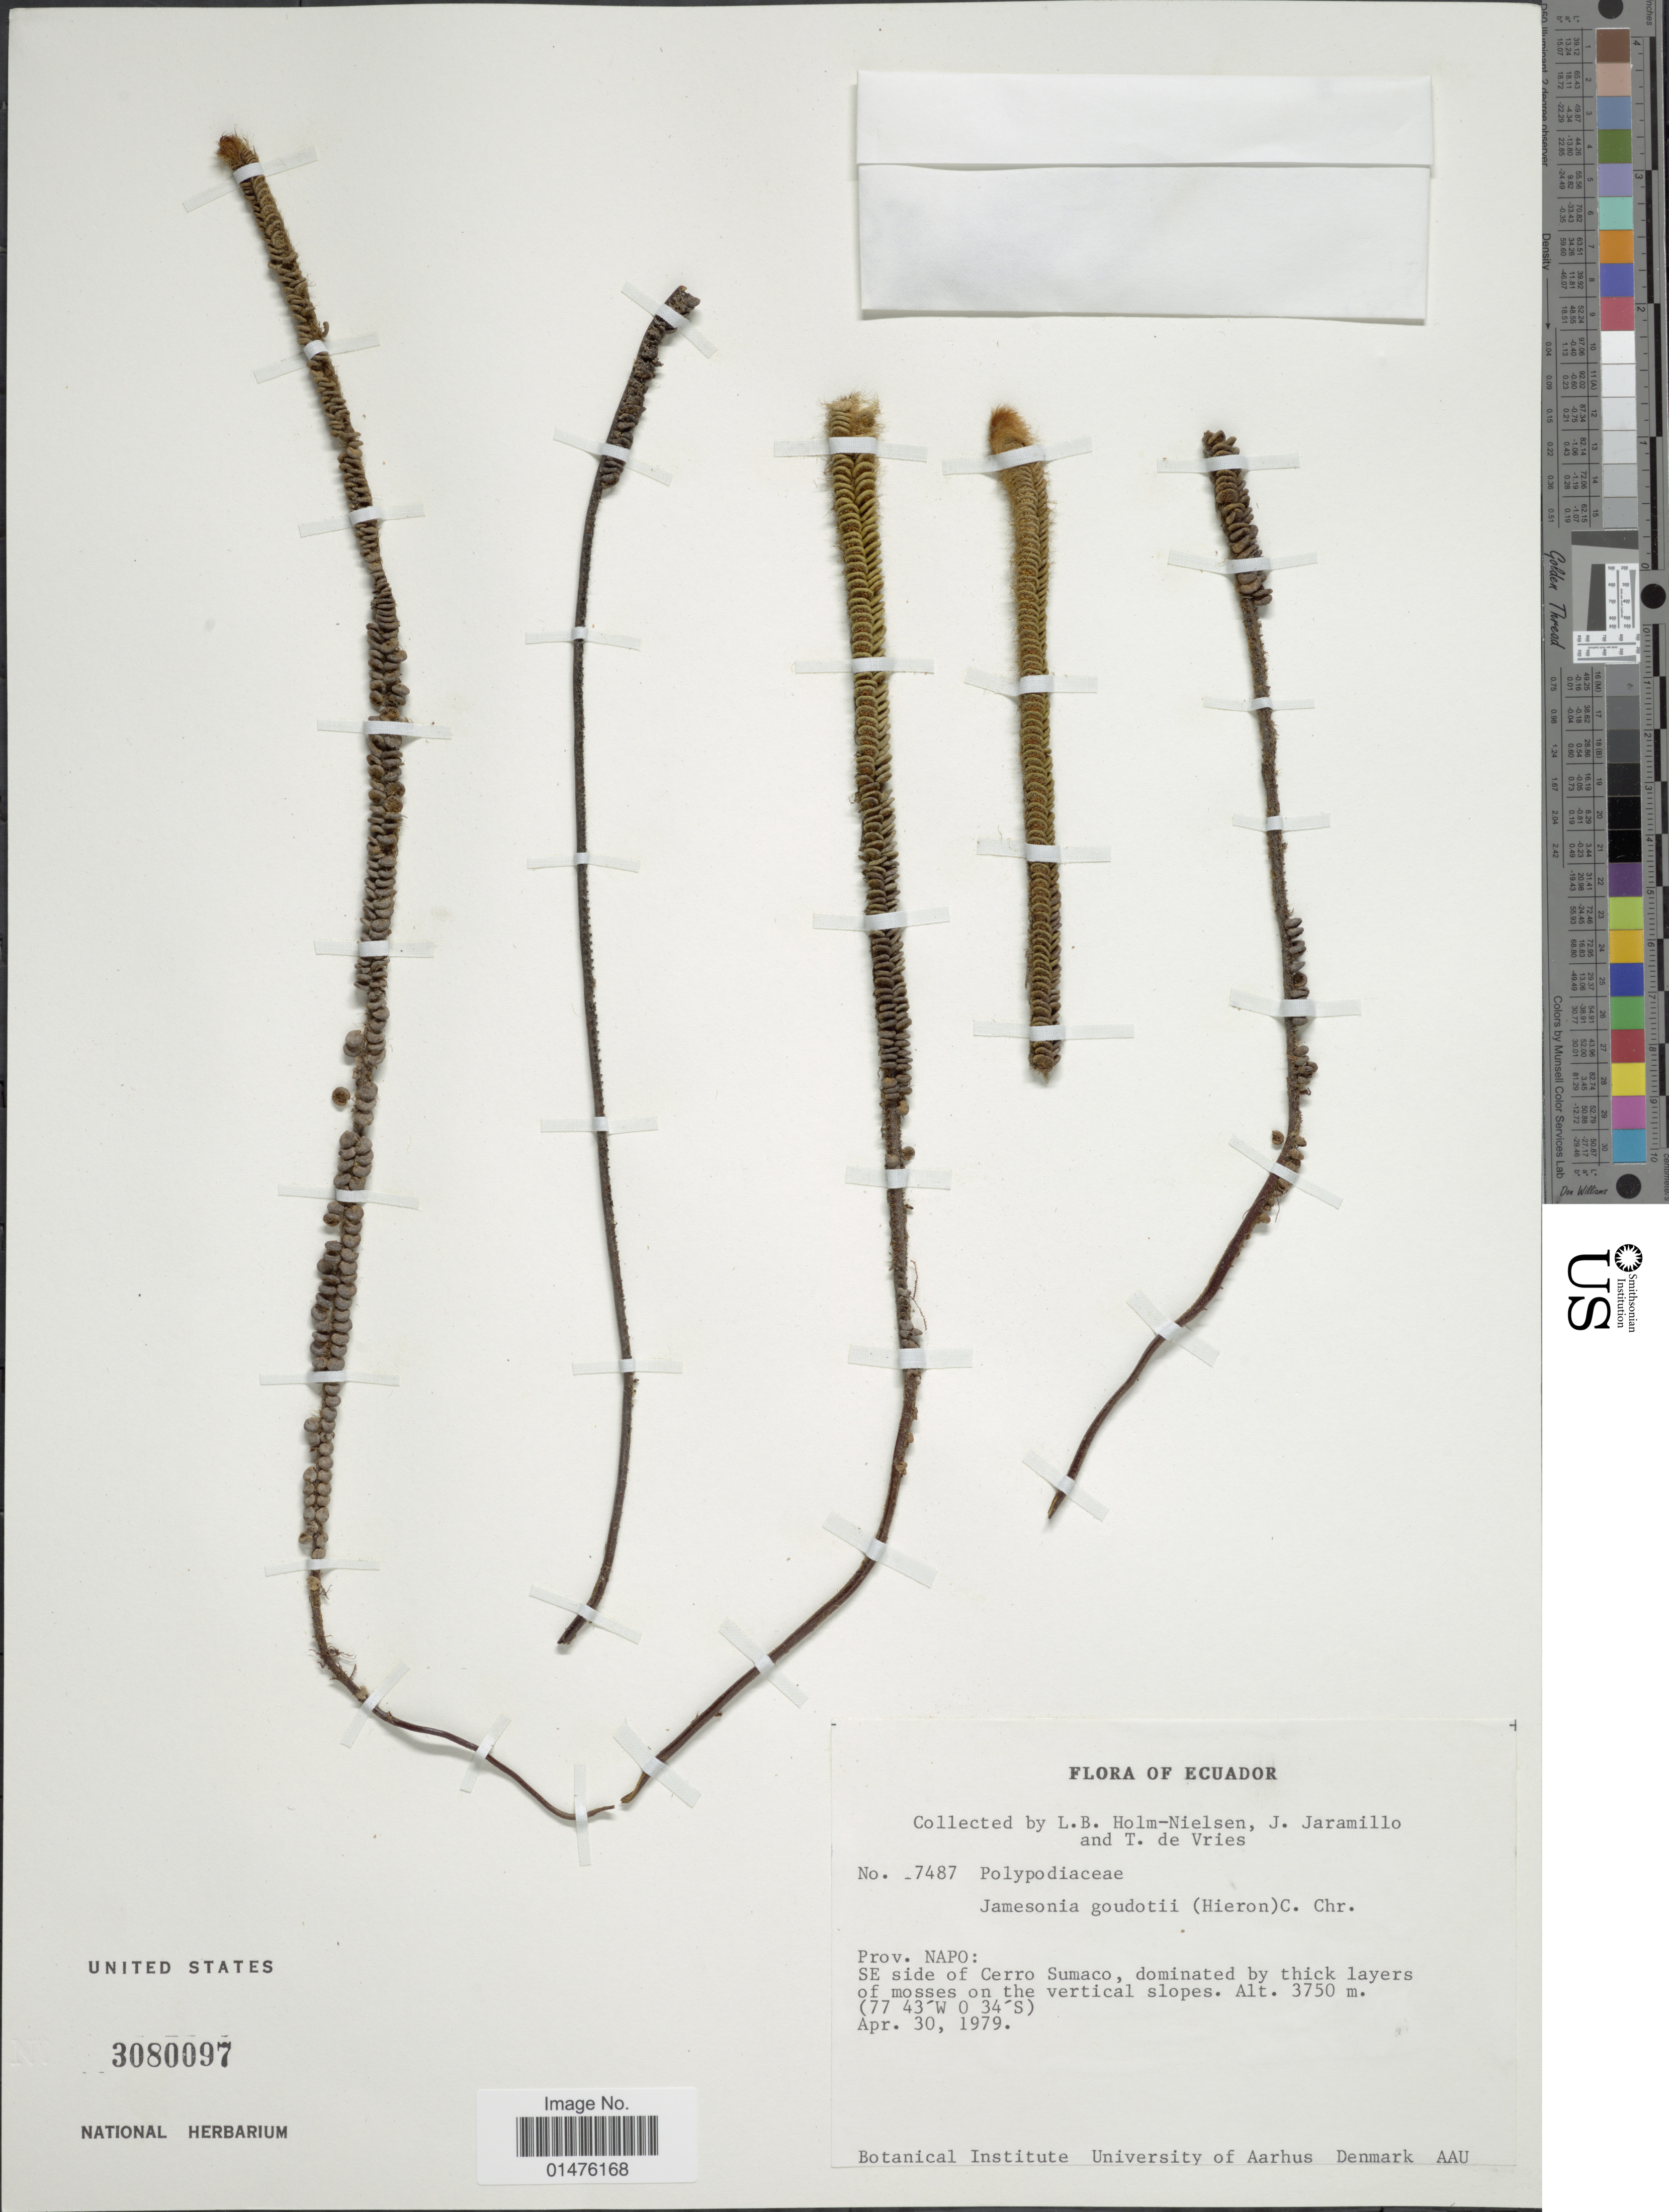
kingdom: Plantae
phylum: Tracheophyta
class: Polypodiopsida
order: Polypodiales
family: Pteridaceae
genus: Jamesonia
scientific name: Jamesonia goudotii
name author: (Hieron.) C. Chr.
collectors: L. B. Holm-Nielsen, Jaramillo, -- & T. de Vries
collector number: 7487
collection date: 1979-04-30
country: Ecuador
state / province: Napo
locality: SE side of Cerro Sumaco, dominated by thick layers of mosses on the vertical slopes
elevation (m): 3750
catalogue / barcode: US 3080097